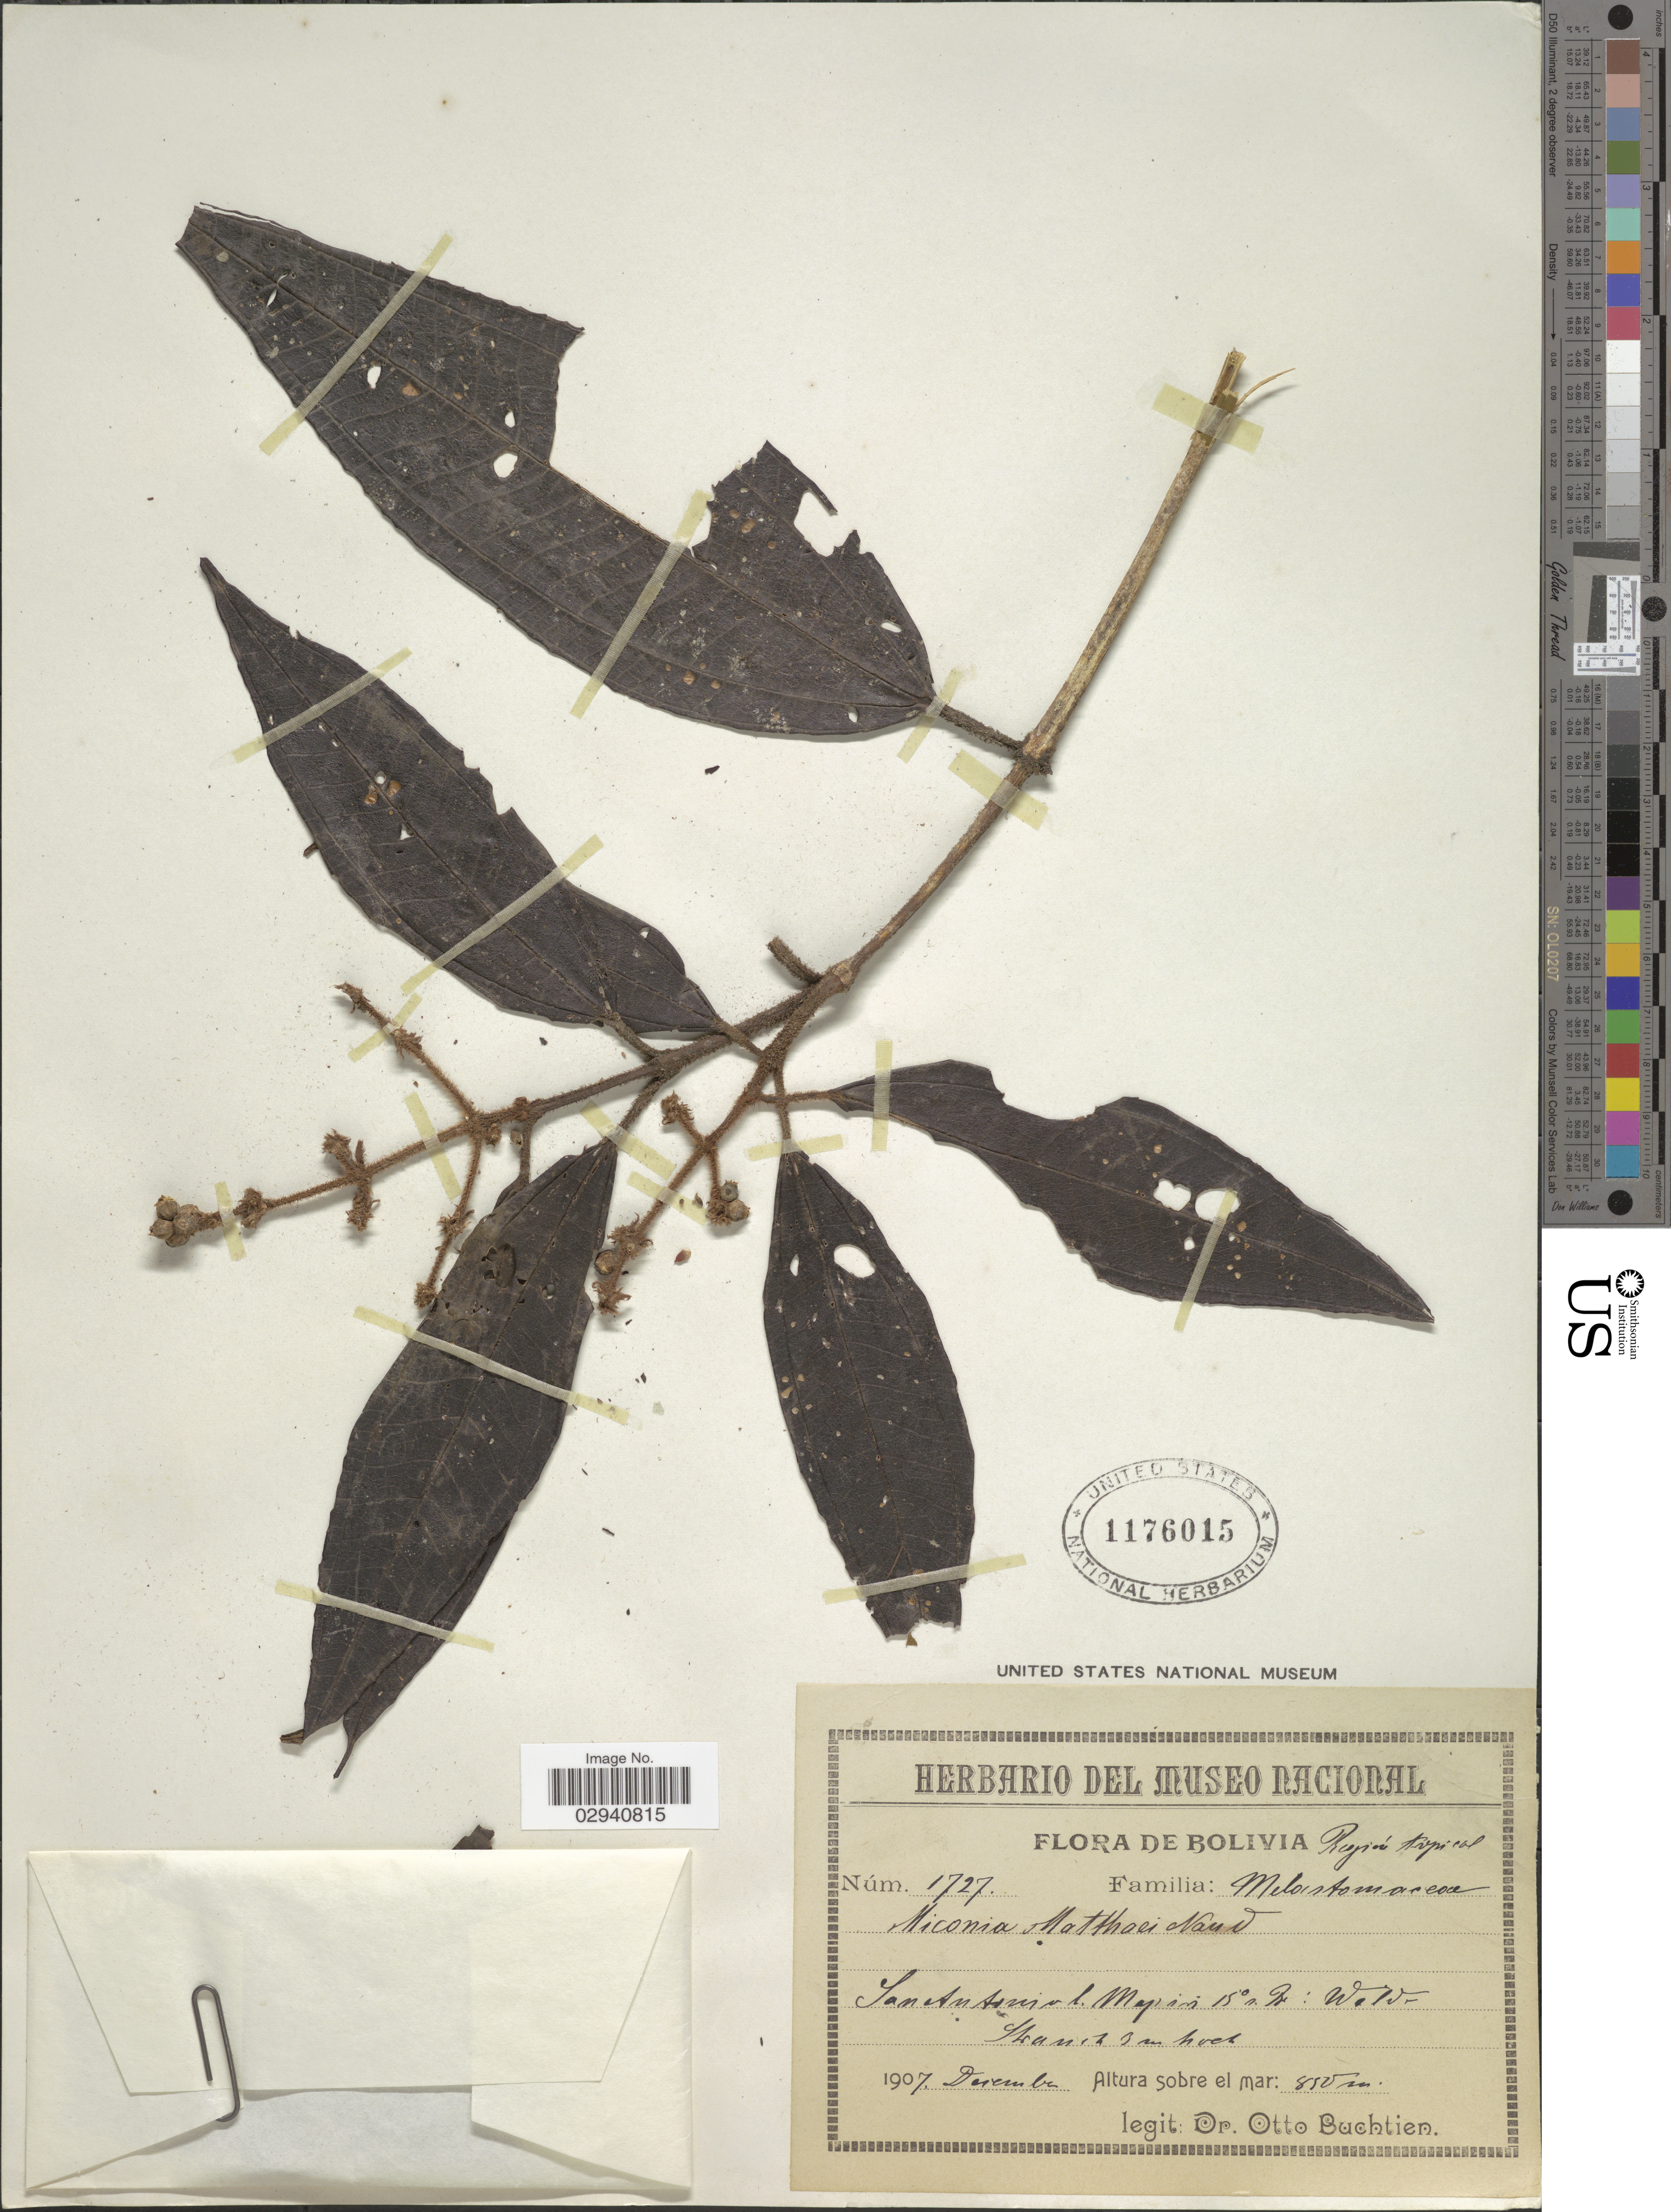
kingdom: Plantae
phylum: Tracheophyta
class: Magnoliopsida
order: Myrtales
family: Melastomataceae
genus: Miconia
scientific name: Miconia matthaei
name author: Naudin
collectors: O. Buchtien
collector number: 1727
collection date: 1907-12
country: Bolivia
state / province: La Paz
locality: San Antonio l. Mapiri 15° s. Br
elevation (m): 850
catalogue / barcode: US 1176015